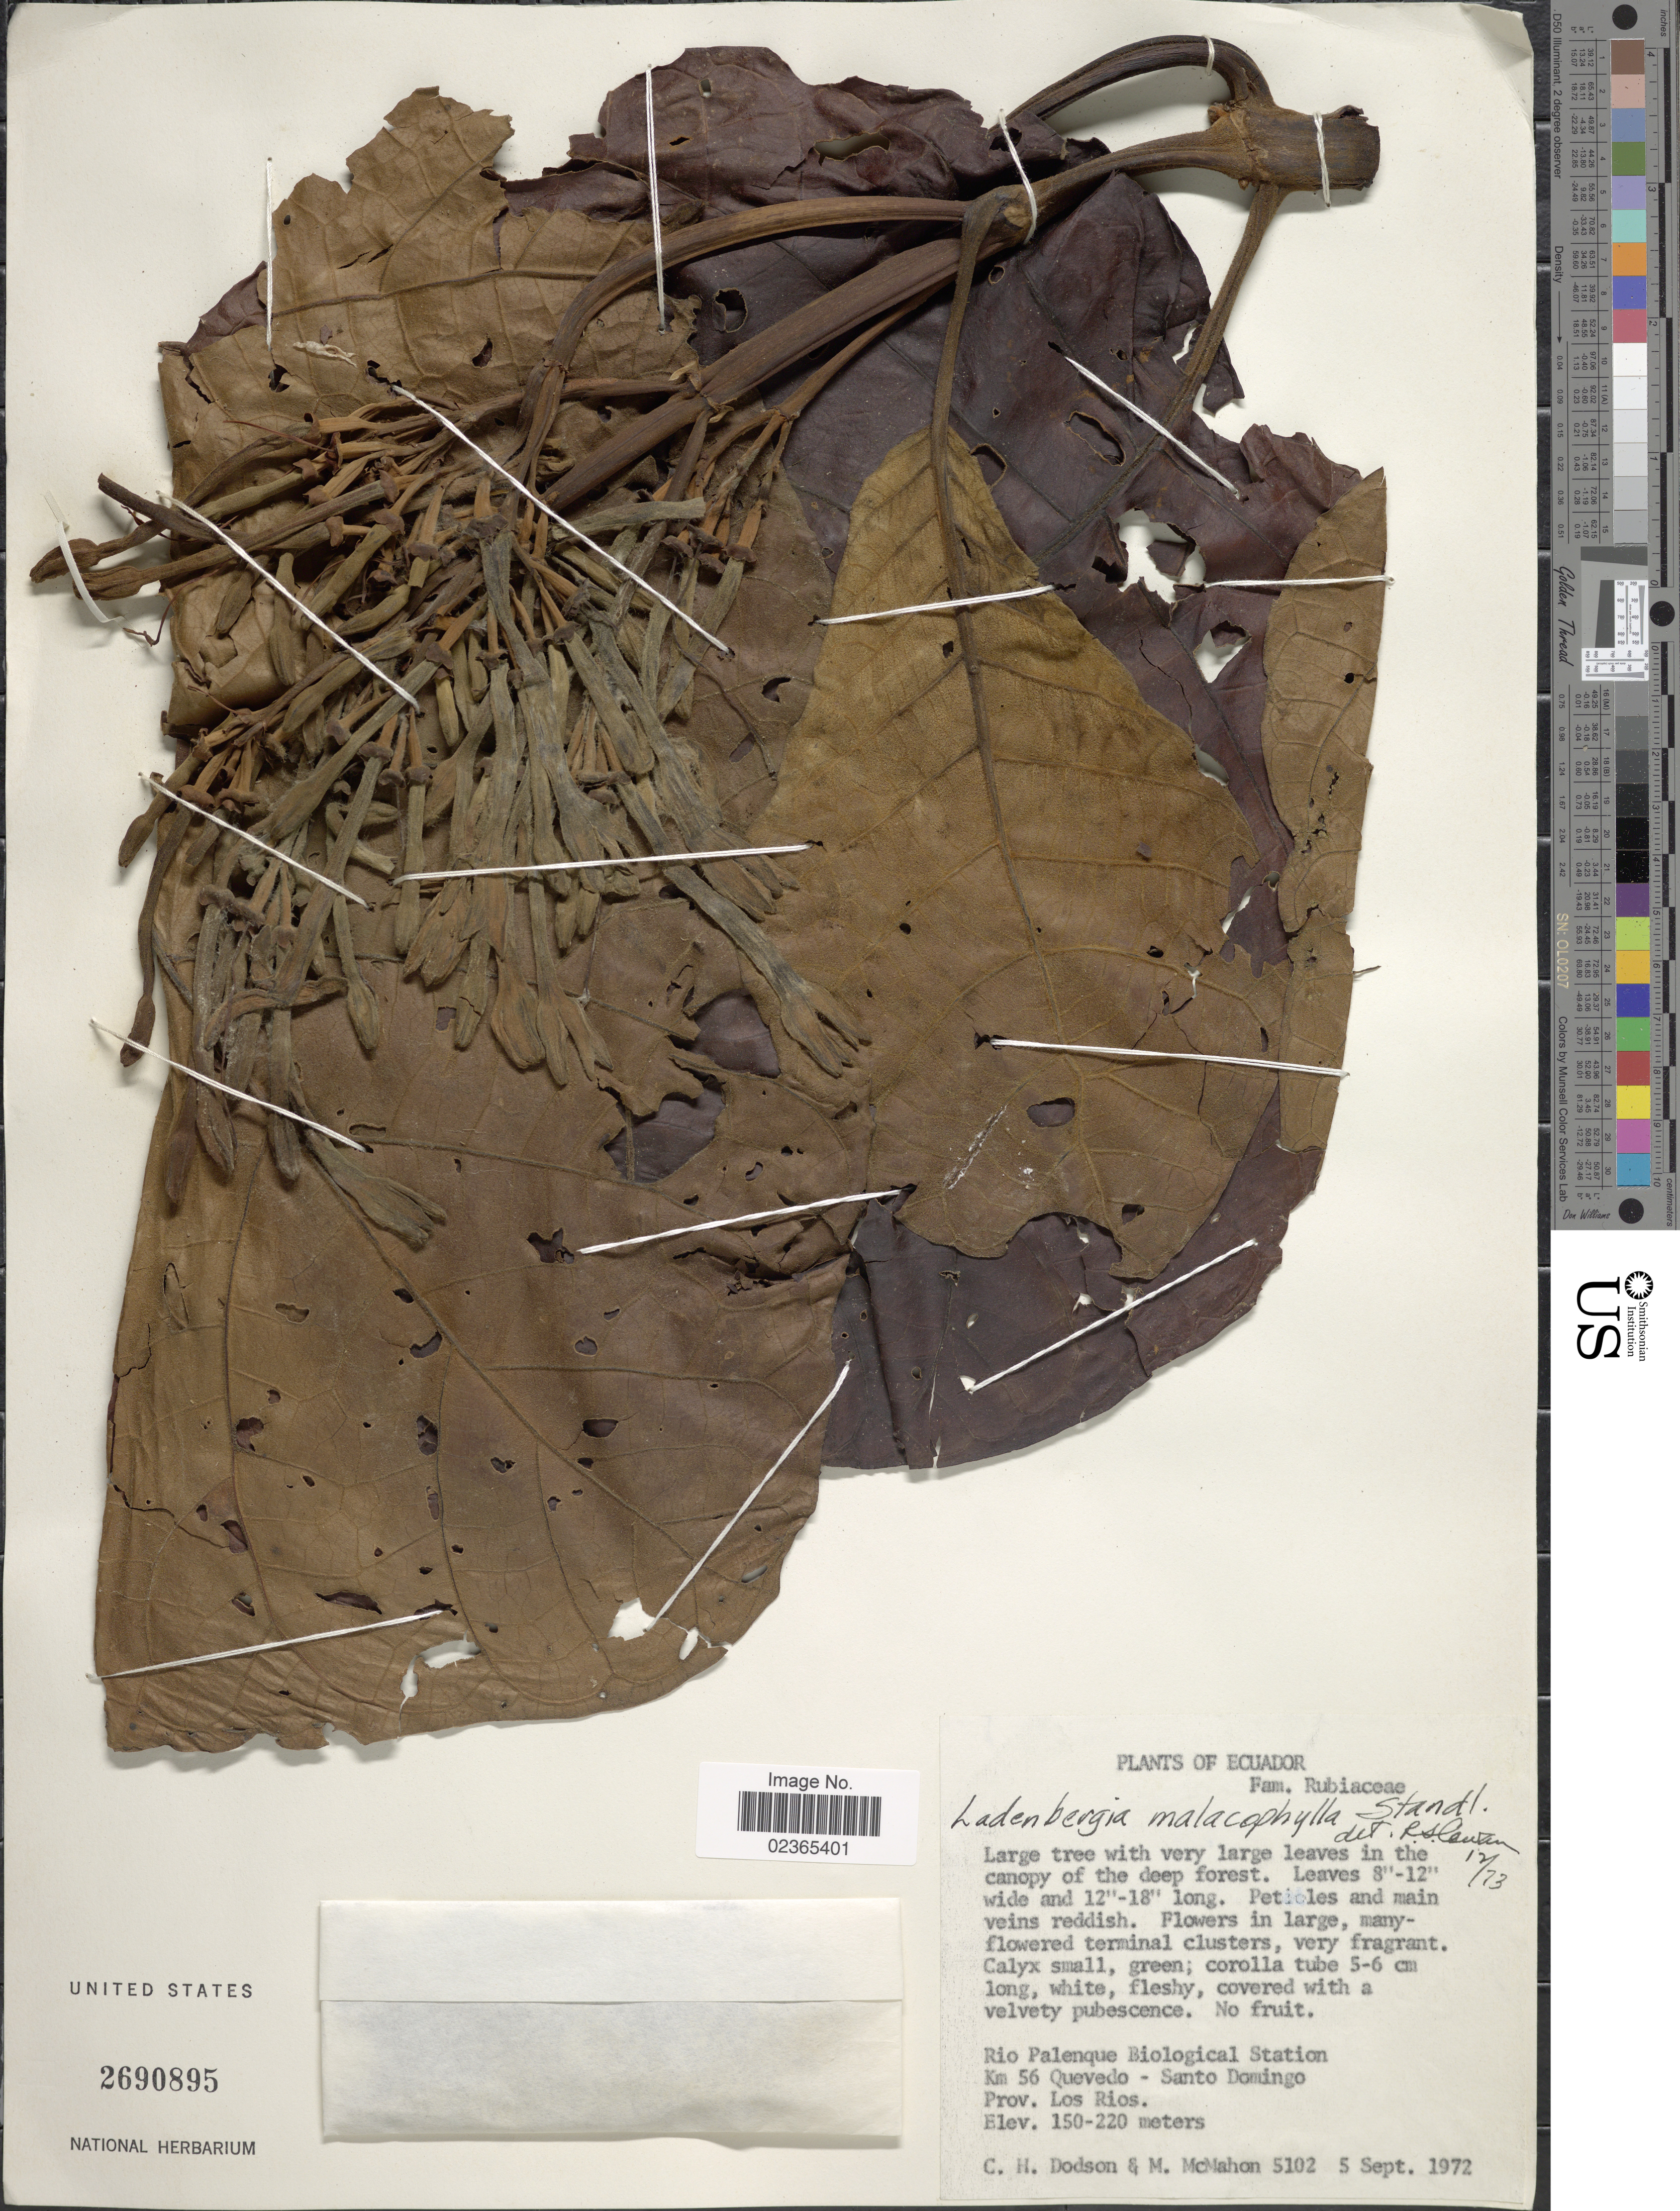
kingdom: Plantae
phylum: Tracheophyta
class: Magnoliopsida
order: Gentianales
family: Rubiaceae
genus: Ladenbergia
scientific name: Ladenbergia malacophylla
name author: Standl.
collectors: C. H. Dodson & M. McMahon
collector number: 5102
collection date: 1972-09-05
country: Ecuador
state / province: Los Ríos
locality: Rio Palenque Biological Station km 56 Quevedo - Santo Domingo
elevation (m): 150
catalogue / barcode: US 2690895